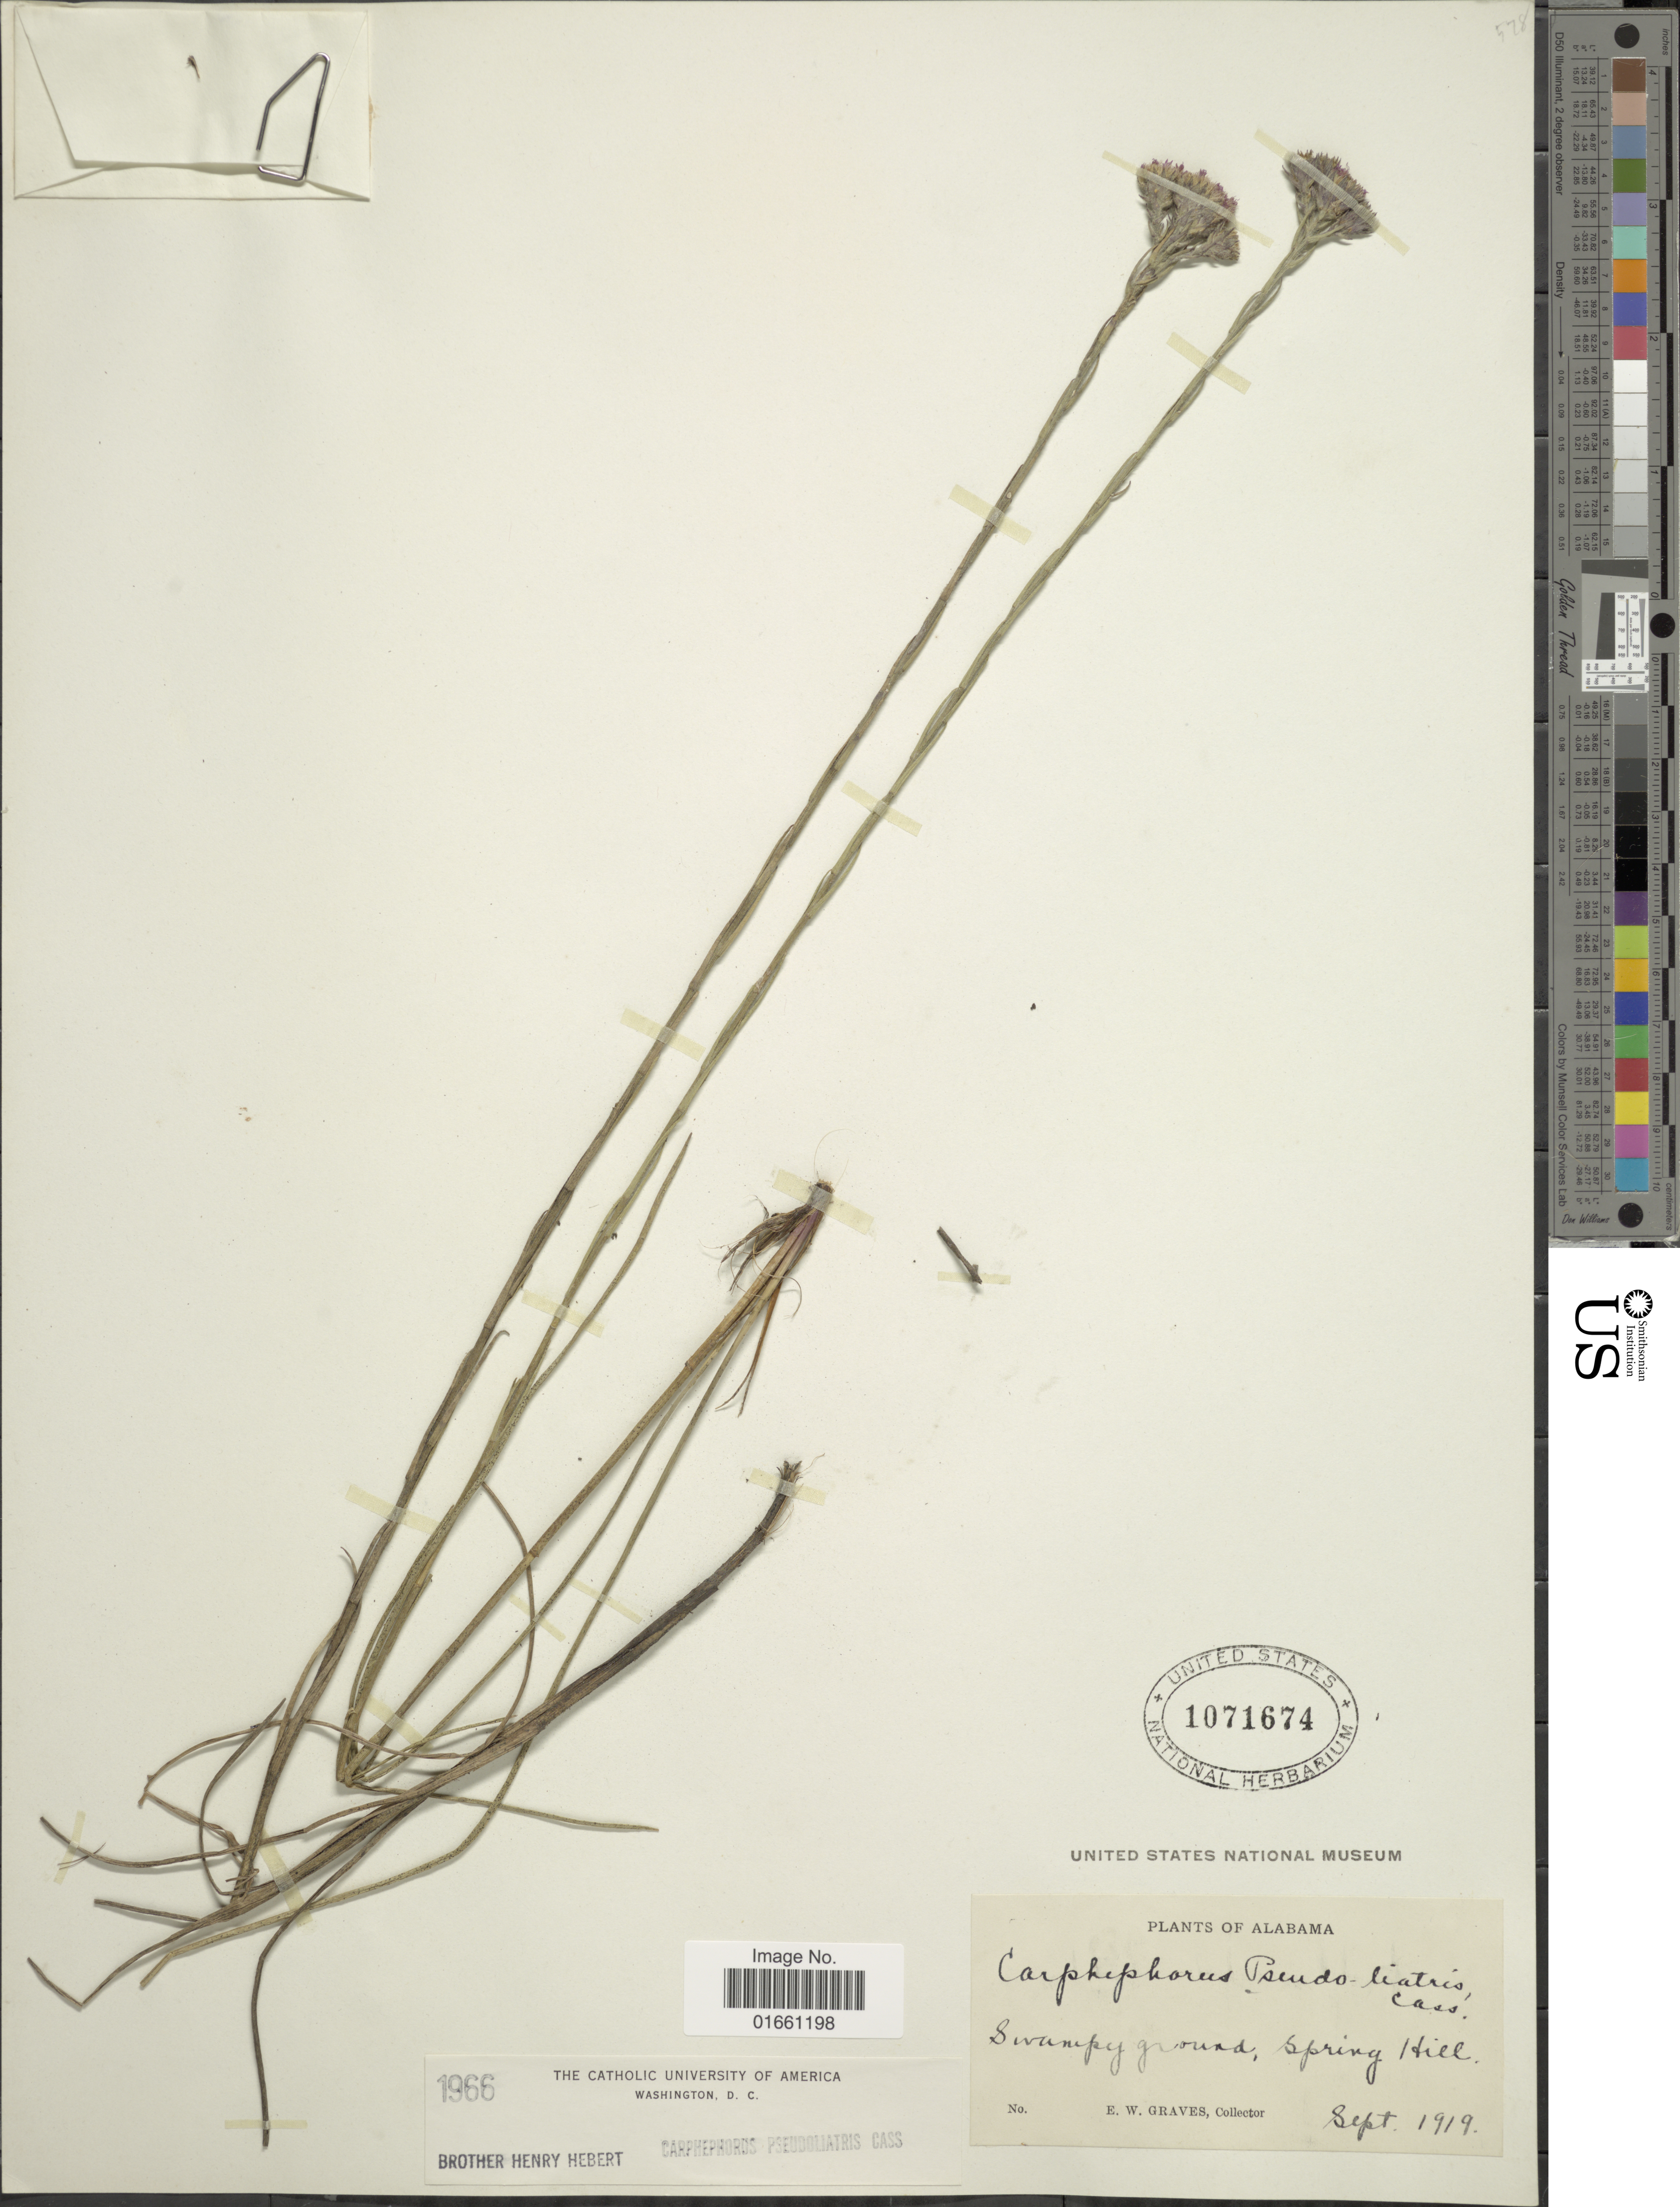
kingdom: Plantae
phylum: Tracheophyta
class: Magnoliopsida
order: Asterales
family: Asteraceae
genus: Carphephorus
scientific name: Carphephorus pseudoliatris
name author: Cass.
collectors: E. Graves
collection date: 1919-09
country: United States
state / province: Alabama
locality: Swampy ground, Spring hill.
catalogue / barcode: US 1071674